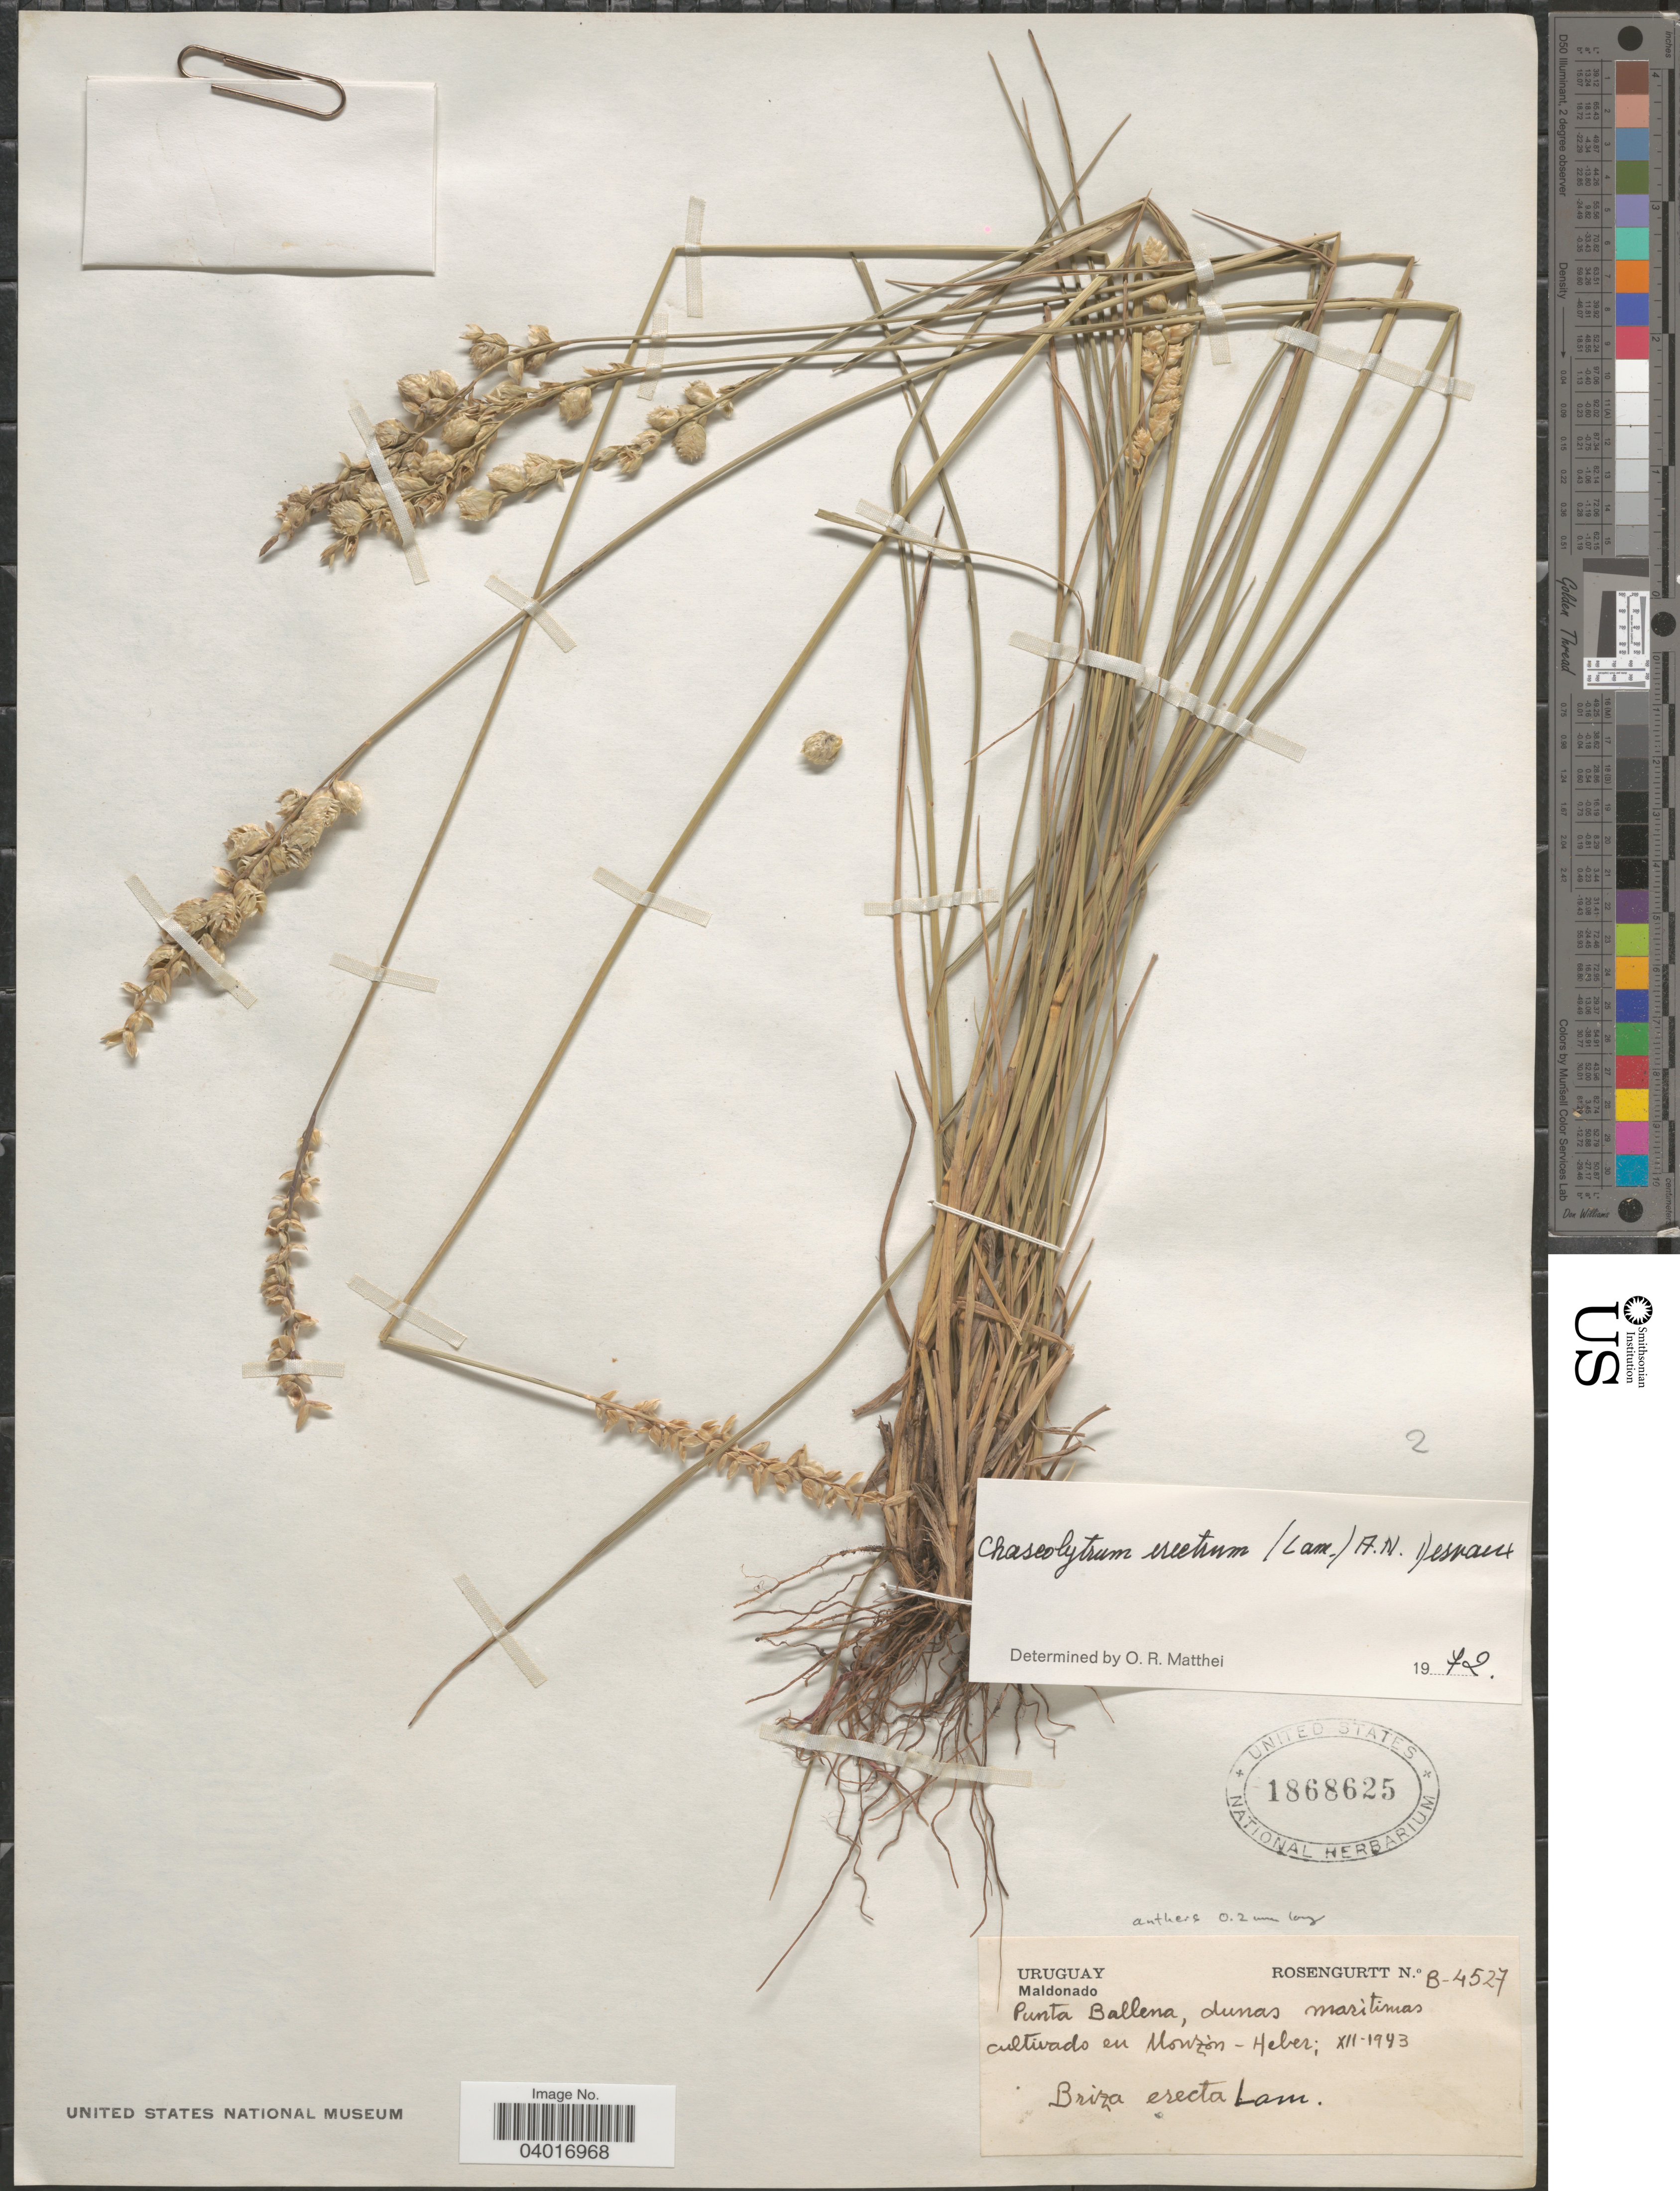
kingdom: Plantae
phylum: Tracheophyta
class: Liliopsida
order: Poales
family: Poaceae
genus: Chascolytrum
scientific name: Chascolytrum erectum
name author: (Lam.) Desv.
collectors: Rosengurtt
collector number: B-4527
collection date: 1943-12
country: Uruguay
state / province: Maldonado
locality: Punta Ballena, dunas maritimas cultivado en Monzòn-Heber.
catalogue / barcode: US 1868625